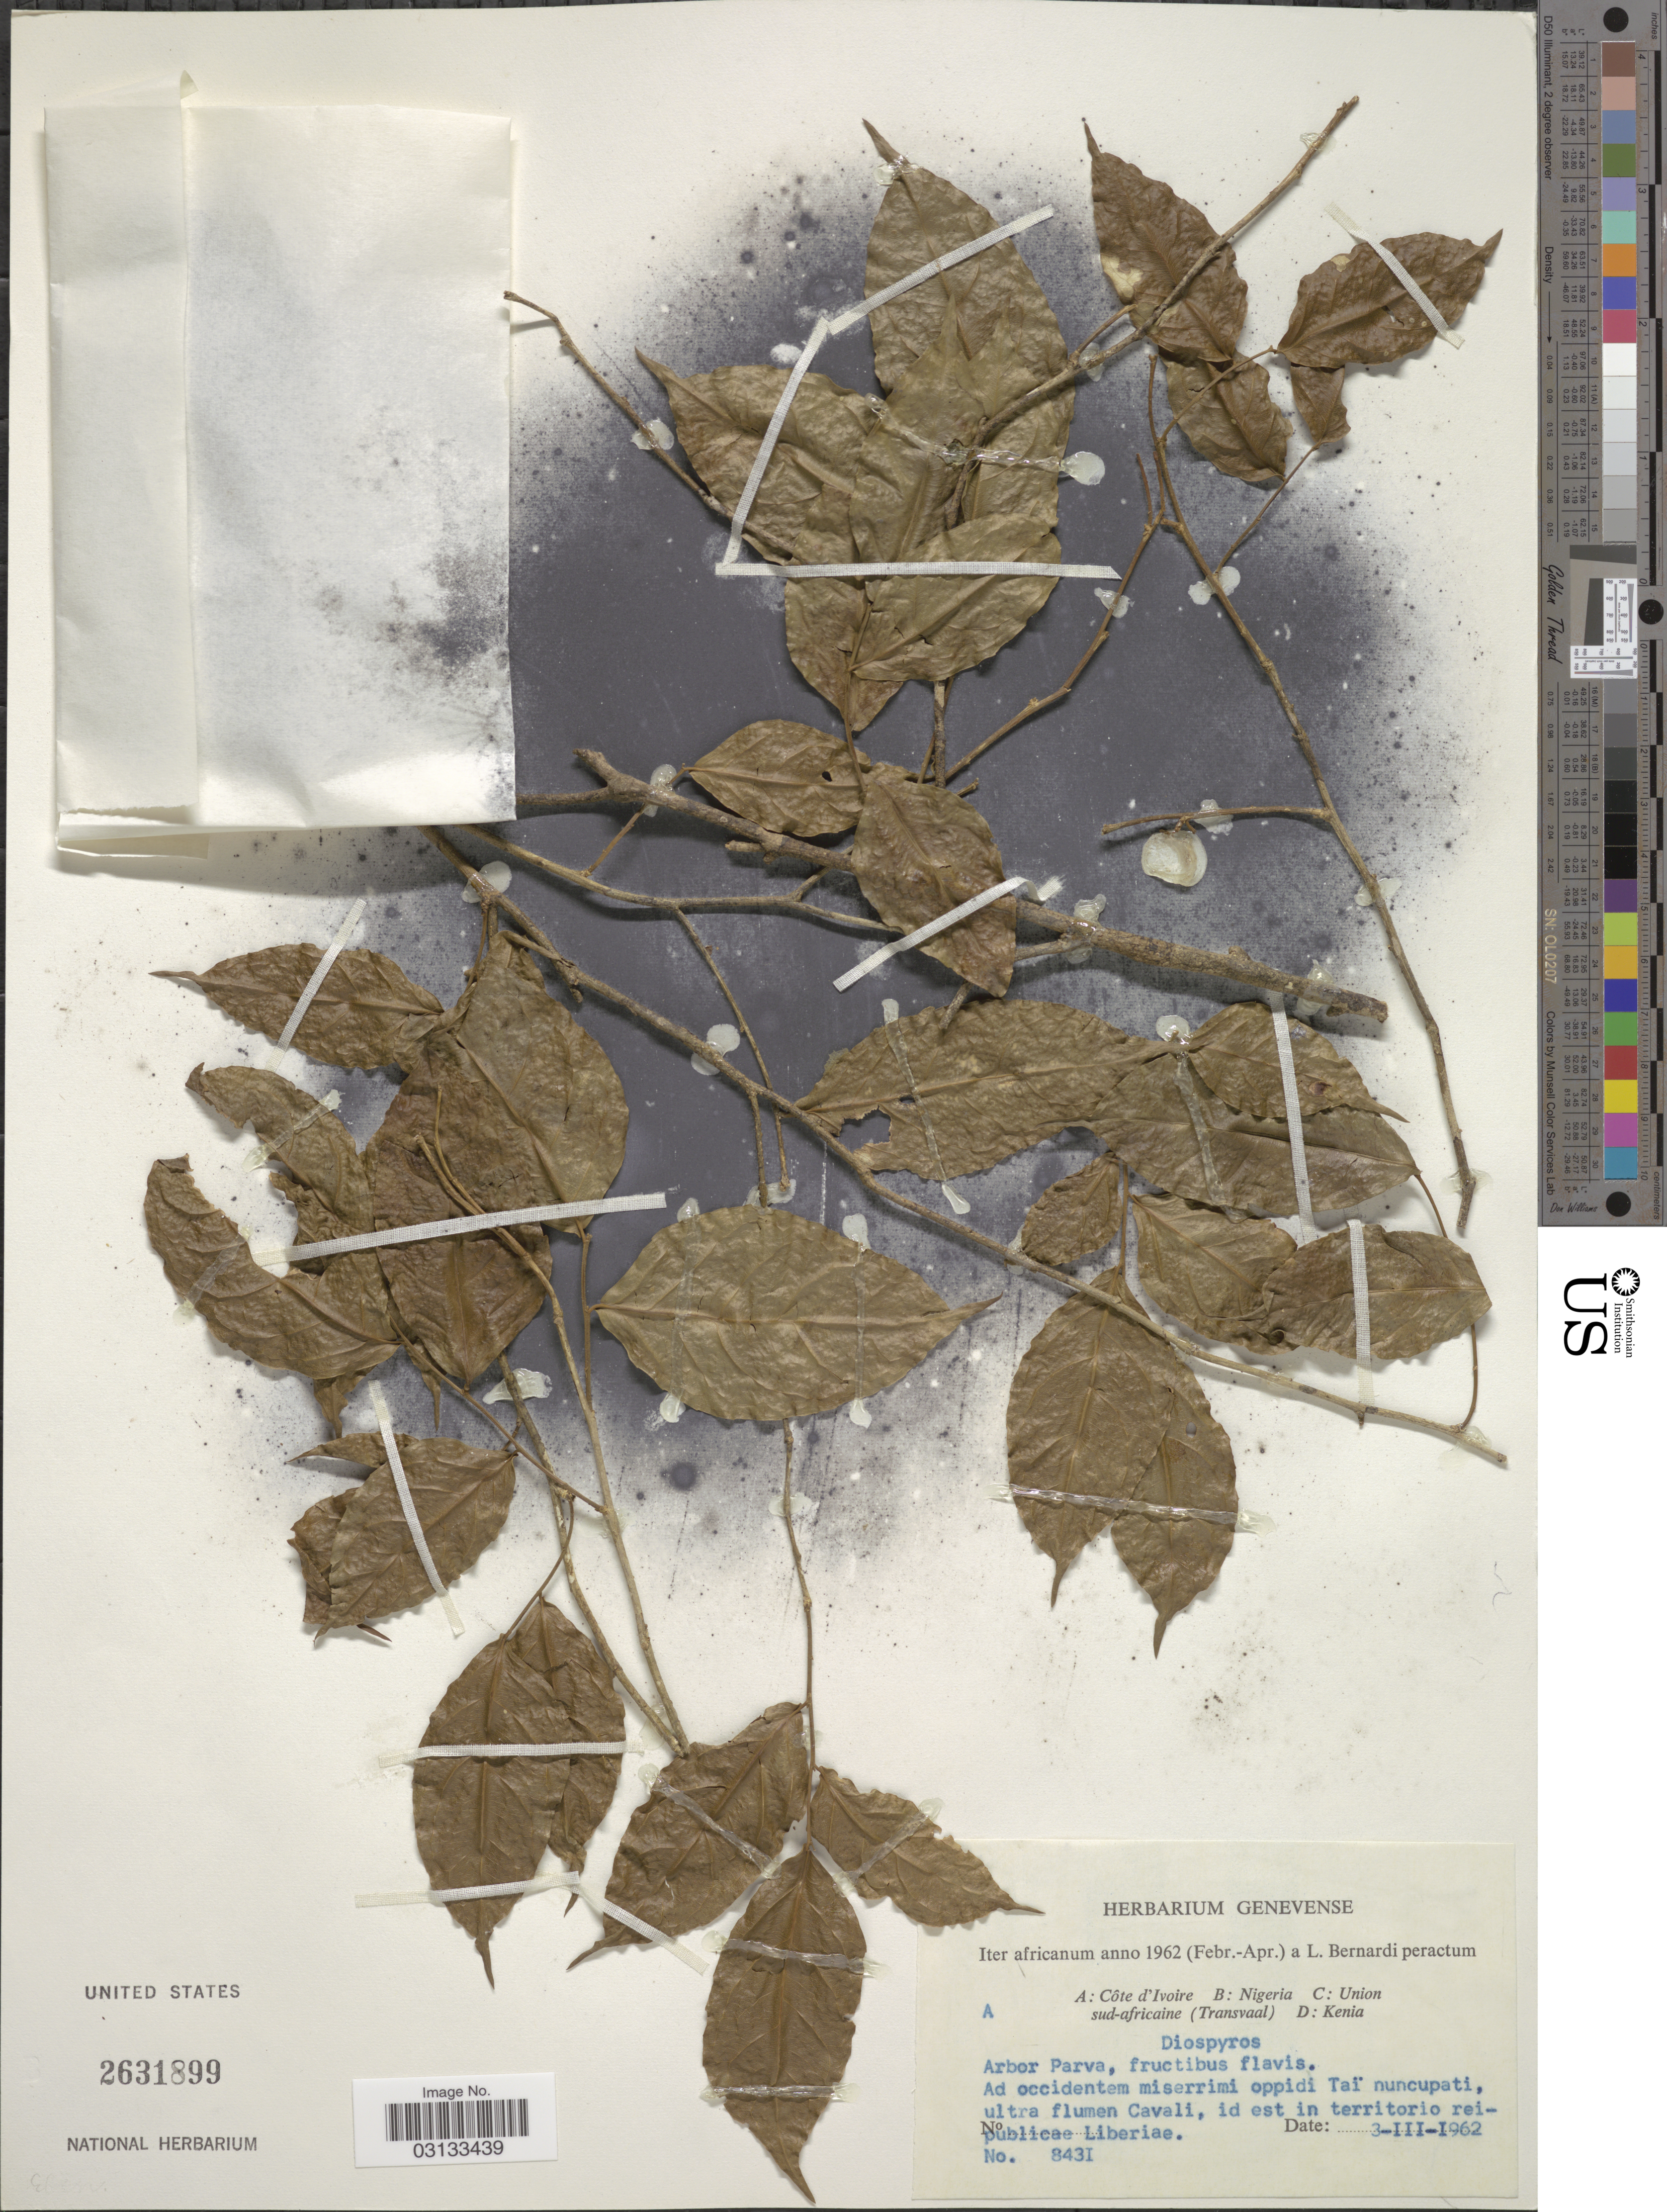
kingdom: Plantae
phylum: Tracheophyta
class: Magnoliopsida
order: Ericales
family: Ebenaceae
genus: Diospyros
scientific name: Diospyros sp.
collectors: L. Bernardi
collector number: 8431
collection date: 1962-03-03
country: Ivory Coast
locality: Ad occidentem miserrimi oppidi Taï nuncuparti, ultra flumen Cavali, id est in territorio reipublicae Liberiae.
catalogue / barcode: US 2631899